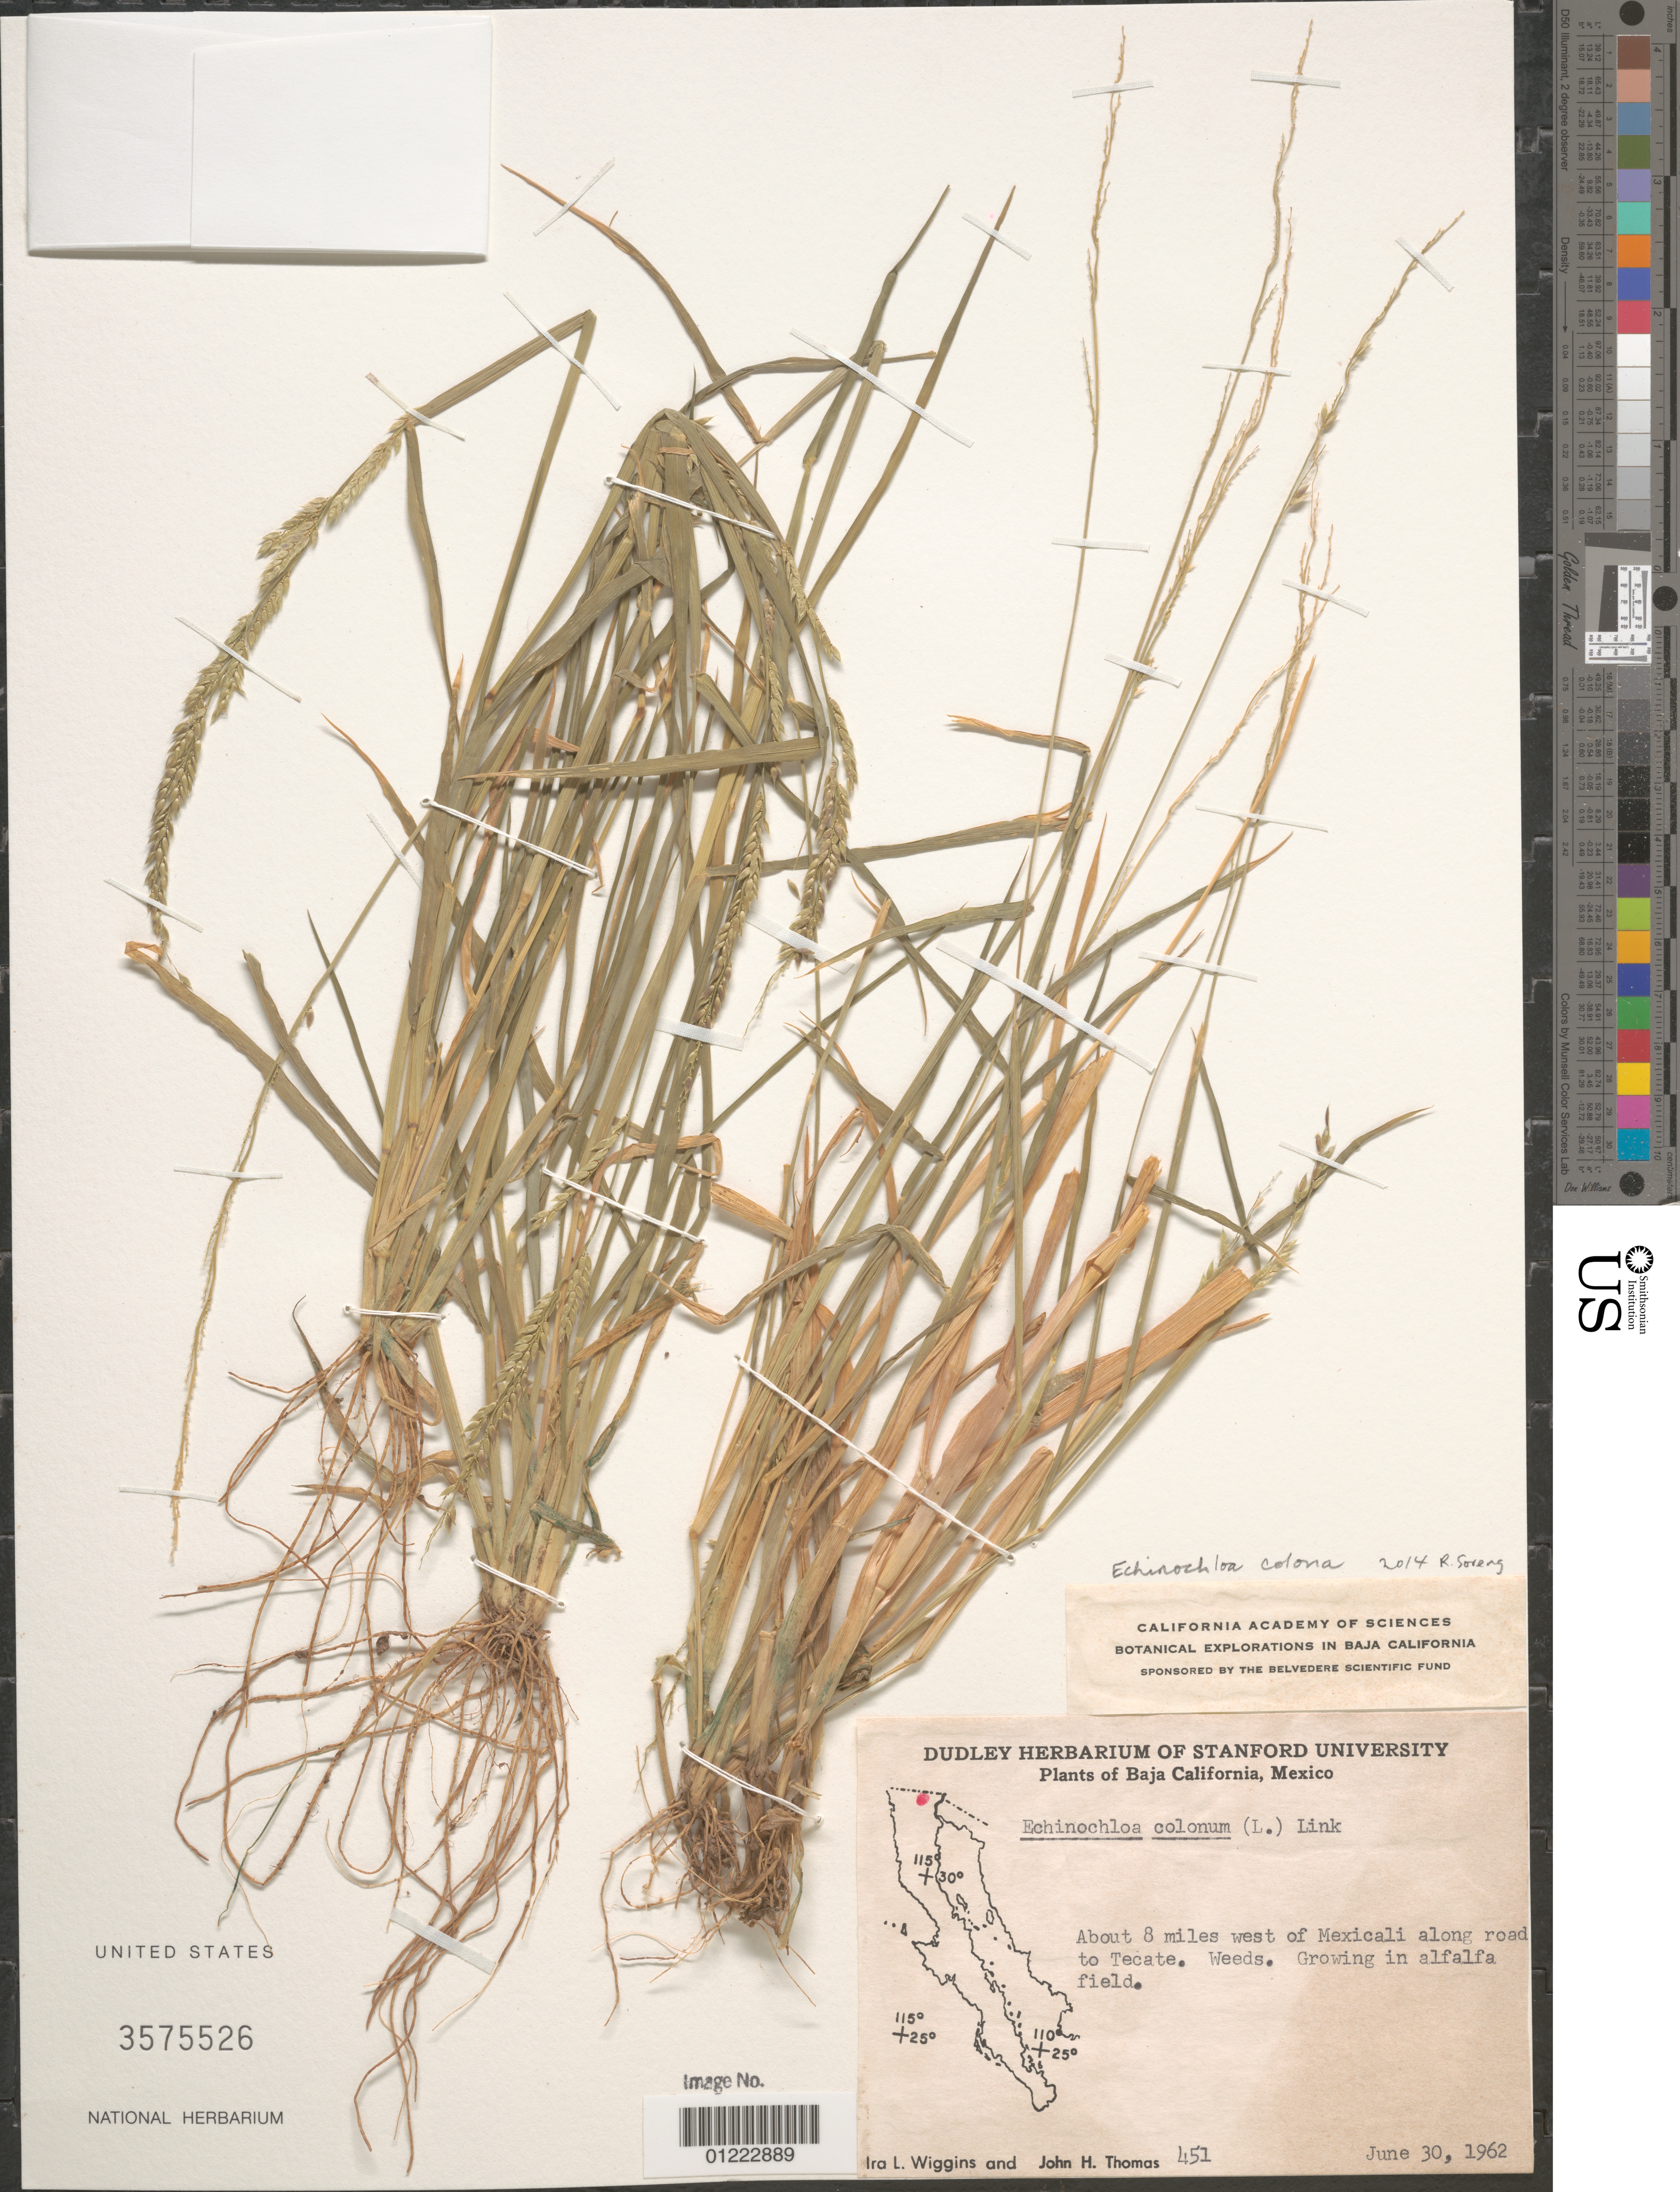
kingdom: Plantae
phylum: Tracheophyta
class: Liliopsida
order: Poales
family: Poaceae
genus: Echinochloa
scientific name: Echinochloa colonum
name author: (L.) Link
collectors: I. L. Wiggins & J. H. Thomas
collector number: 451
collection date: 1962-06-30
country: Mexico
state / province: Baja California Norte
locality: About 8 miles west of Mexicali along road to Tecate.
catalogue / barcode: US 3575526